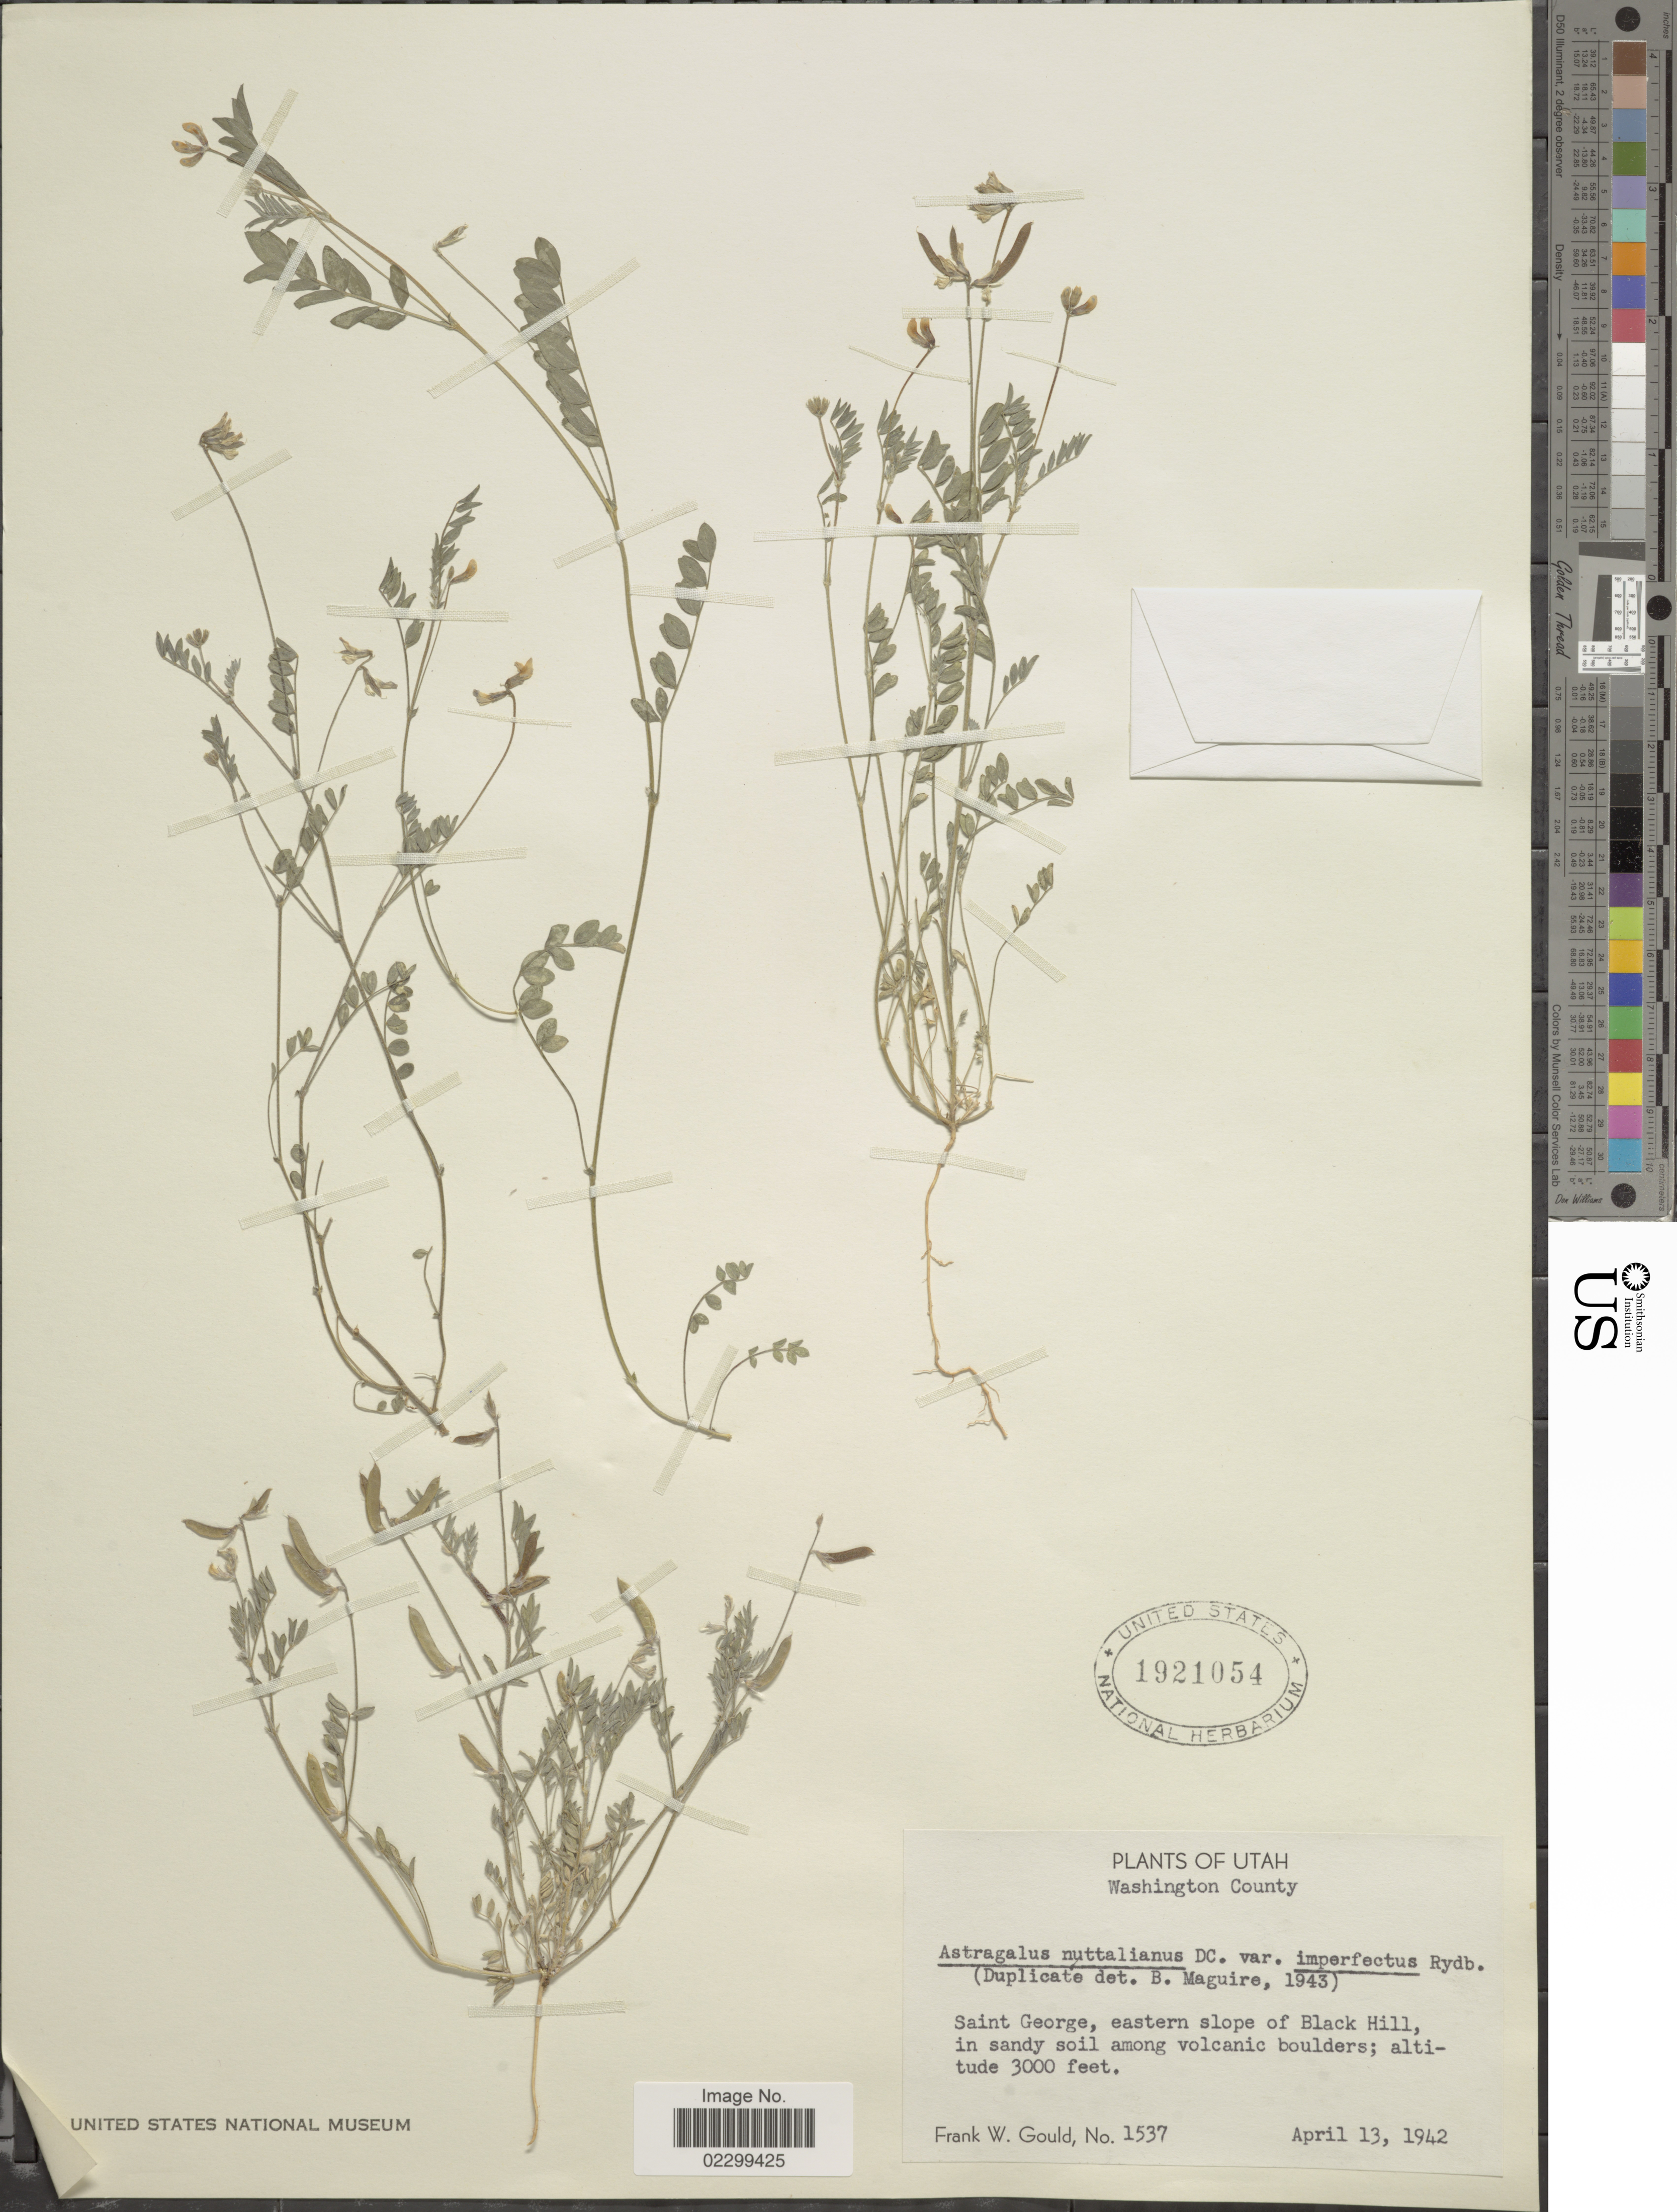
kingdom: Plantae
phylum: Tracheophyta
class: Magnoliopsida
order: Fabales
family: Fabaceae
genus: Astragalus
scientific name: Astragalus nuttallianus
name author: DC.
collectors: F. W. Gould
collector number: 1537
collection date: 1942-04-13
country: United States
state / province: Utah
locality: Washington County, Saint George, eastern slope of Black Hill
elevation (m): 914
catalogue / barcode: US 1921054